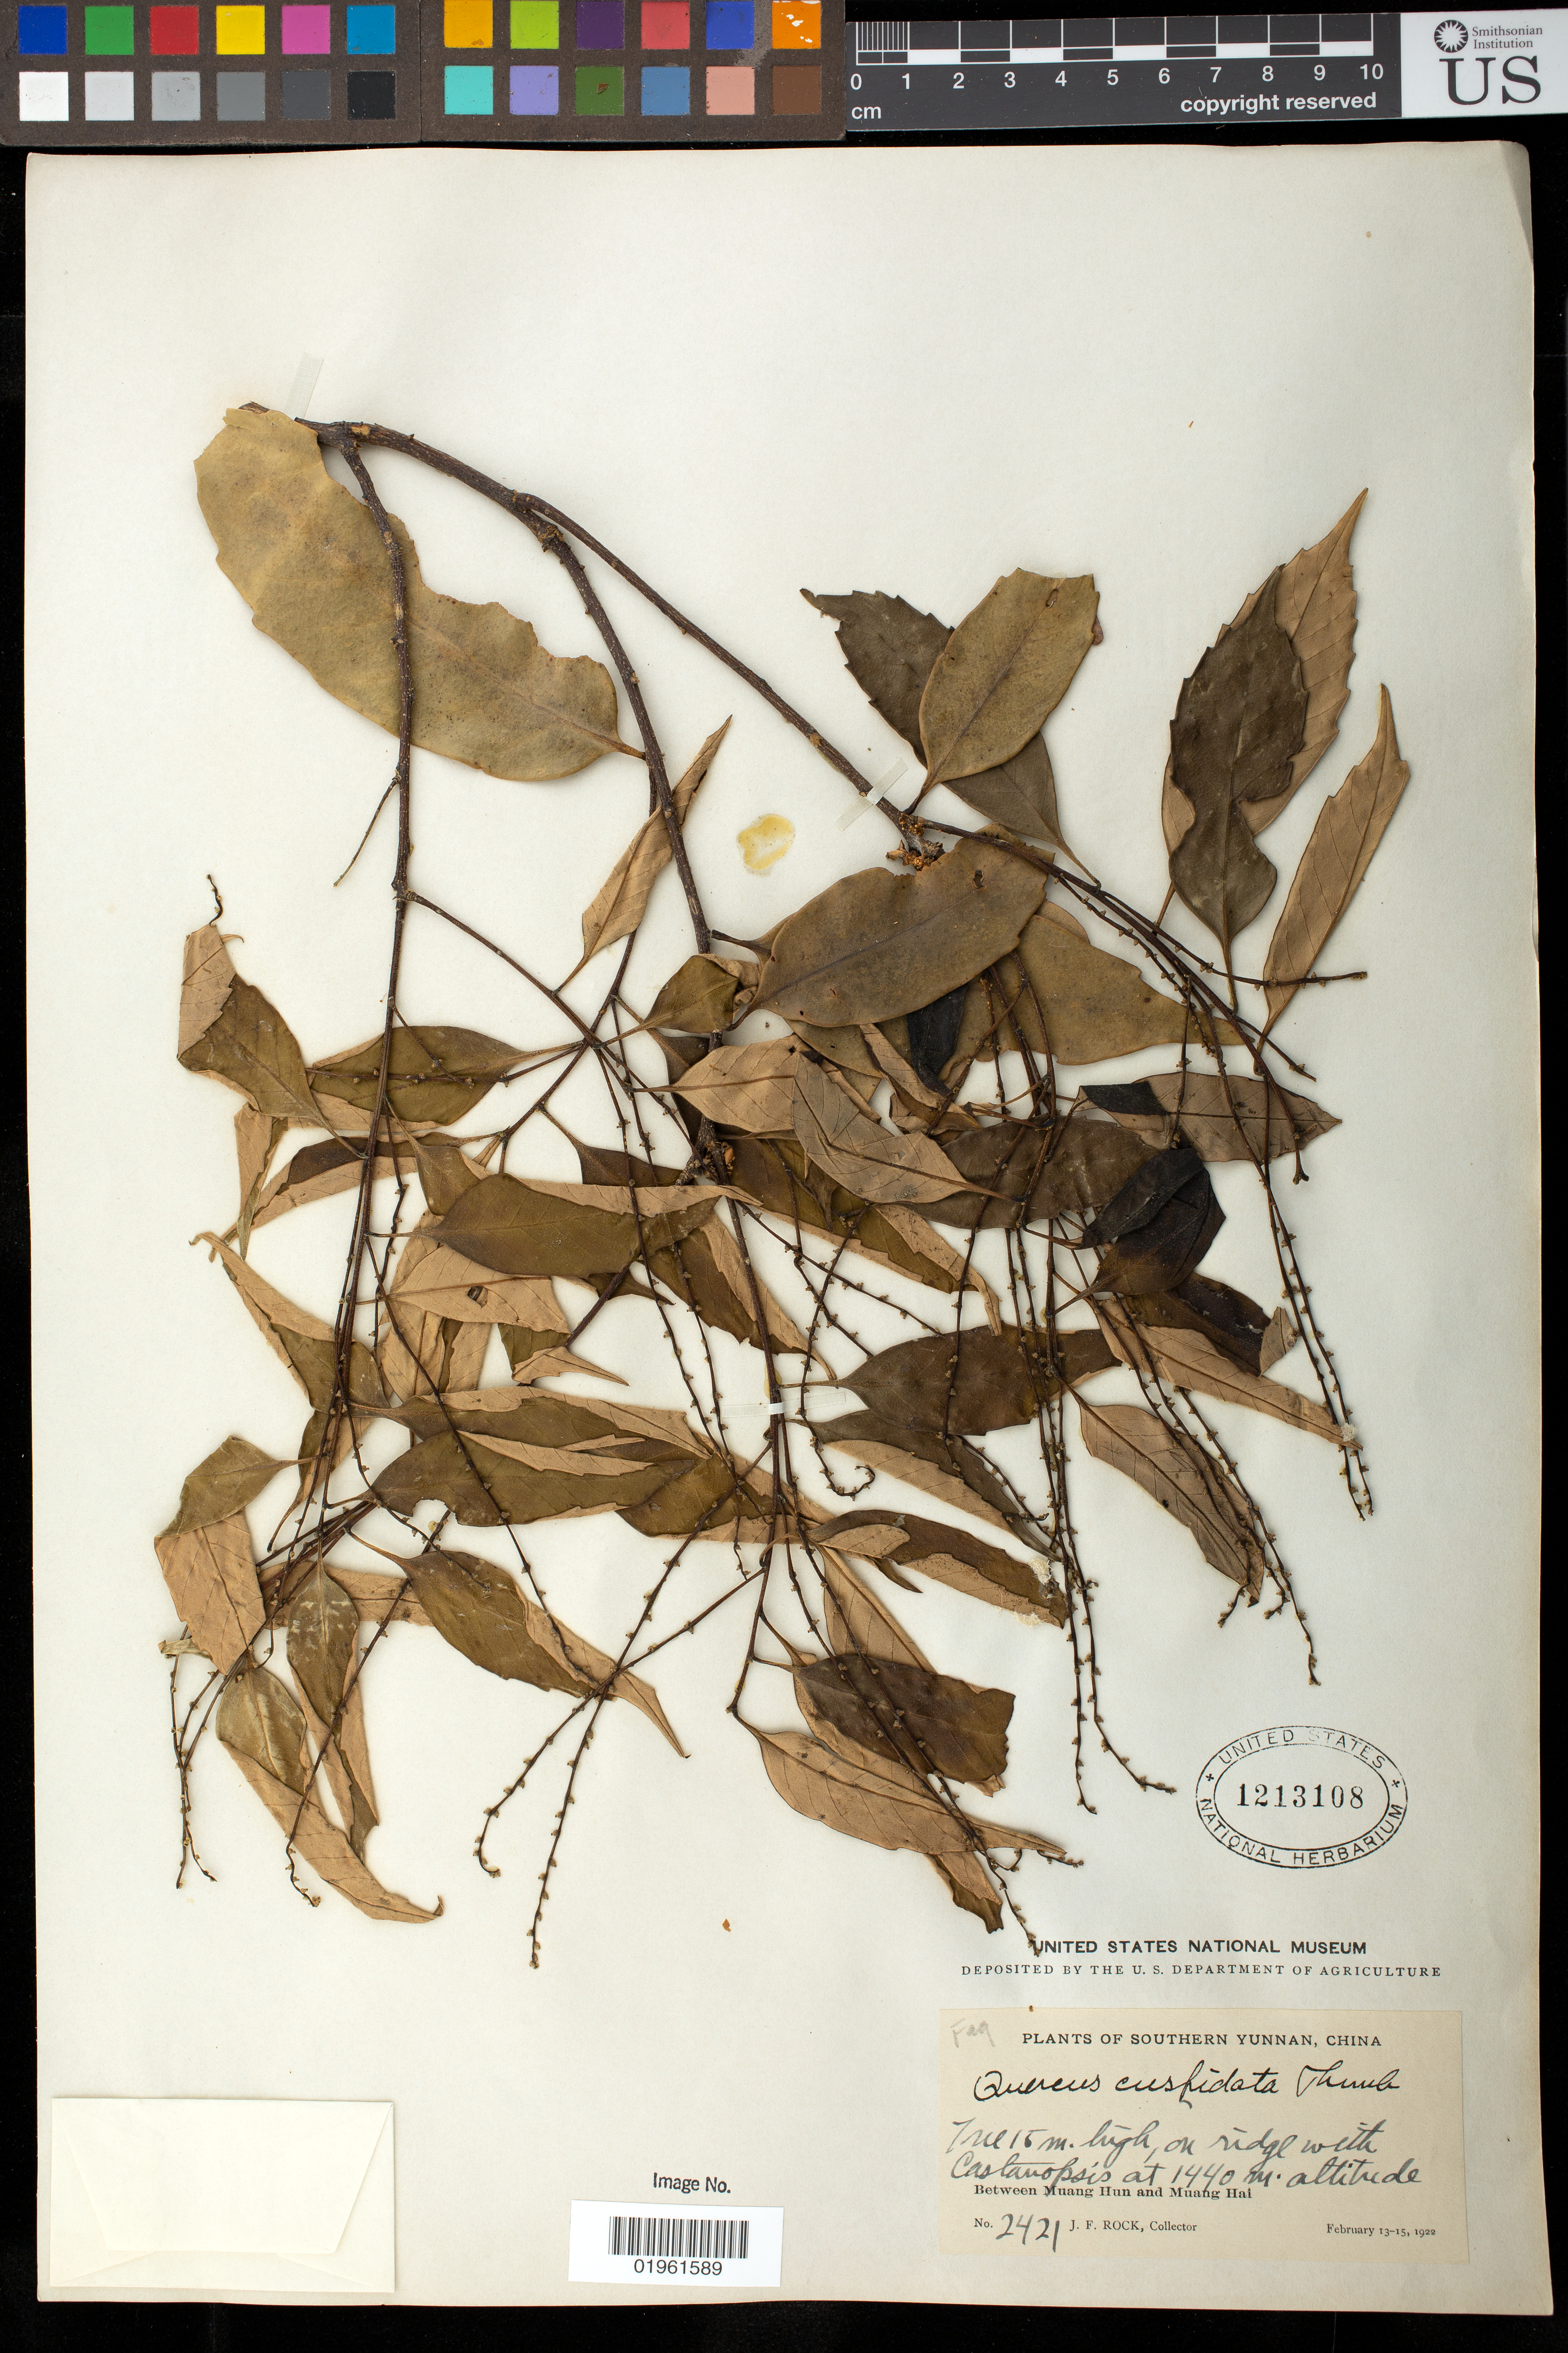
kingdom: Plantae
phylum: Tracheophyta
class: Magnoliopsida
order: Fagales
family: Fagaceae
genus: Quercus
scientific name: Quercus cuspidata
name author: Thunb.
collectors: J. Rock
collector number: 2421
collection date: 1922-02-13/1922-02-15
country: China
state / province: Yunnan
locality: Southern Yunnan. Between Muang Hun and Muang Hai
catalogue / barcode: US 1213108